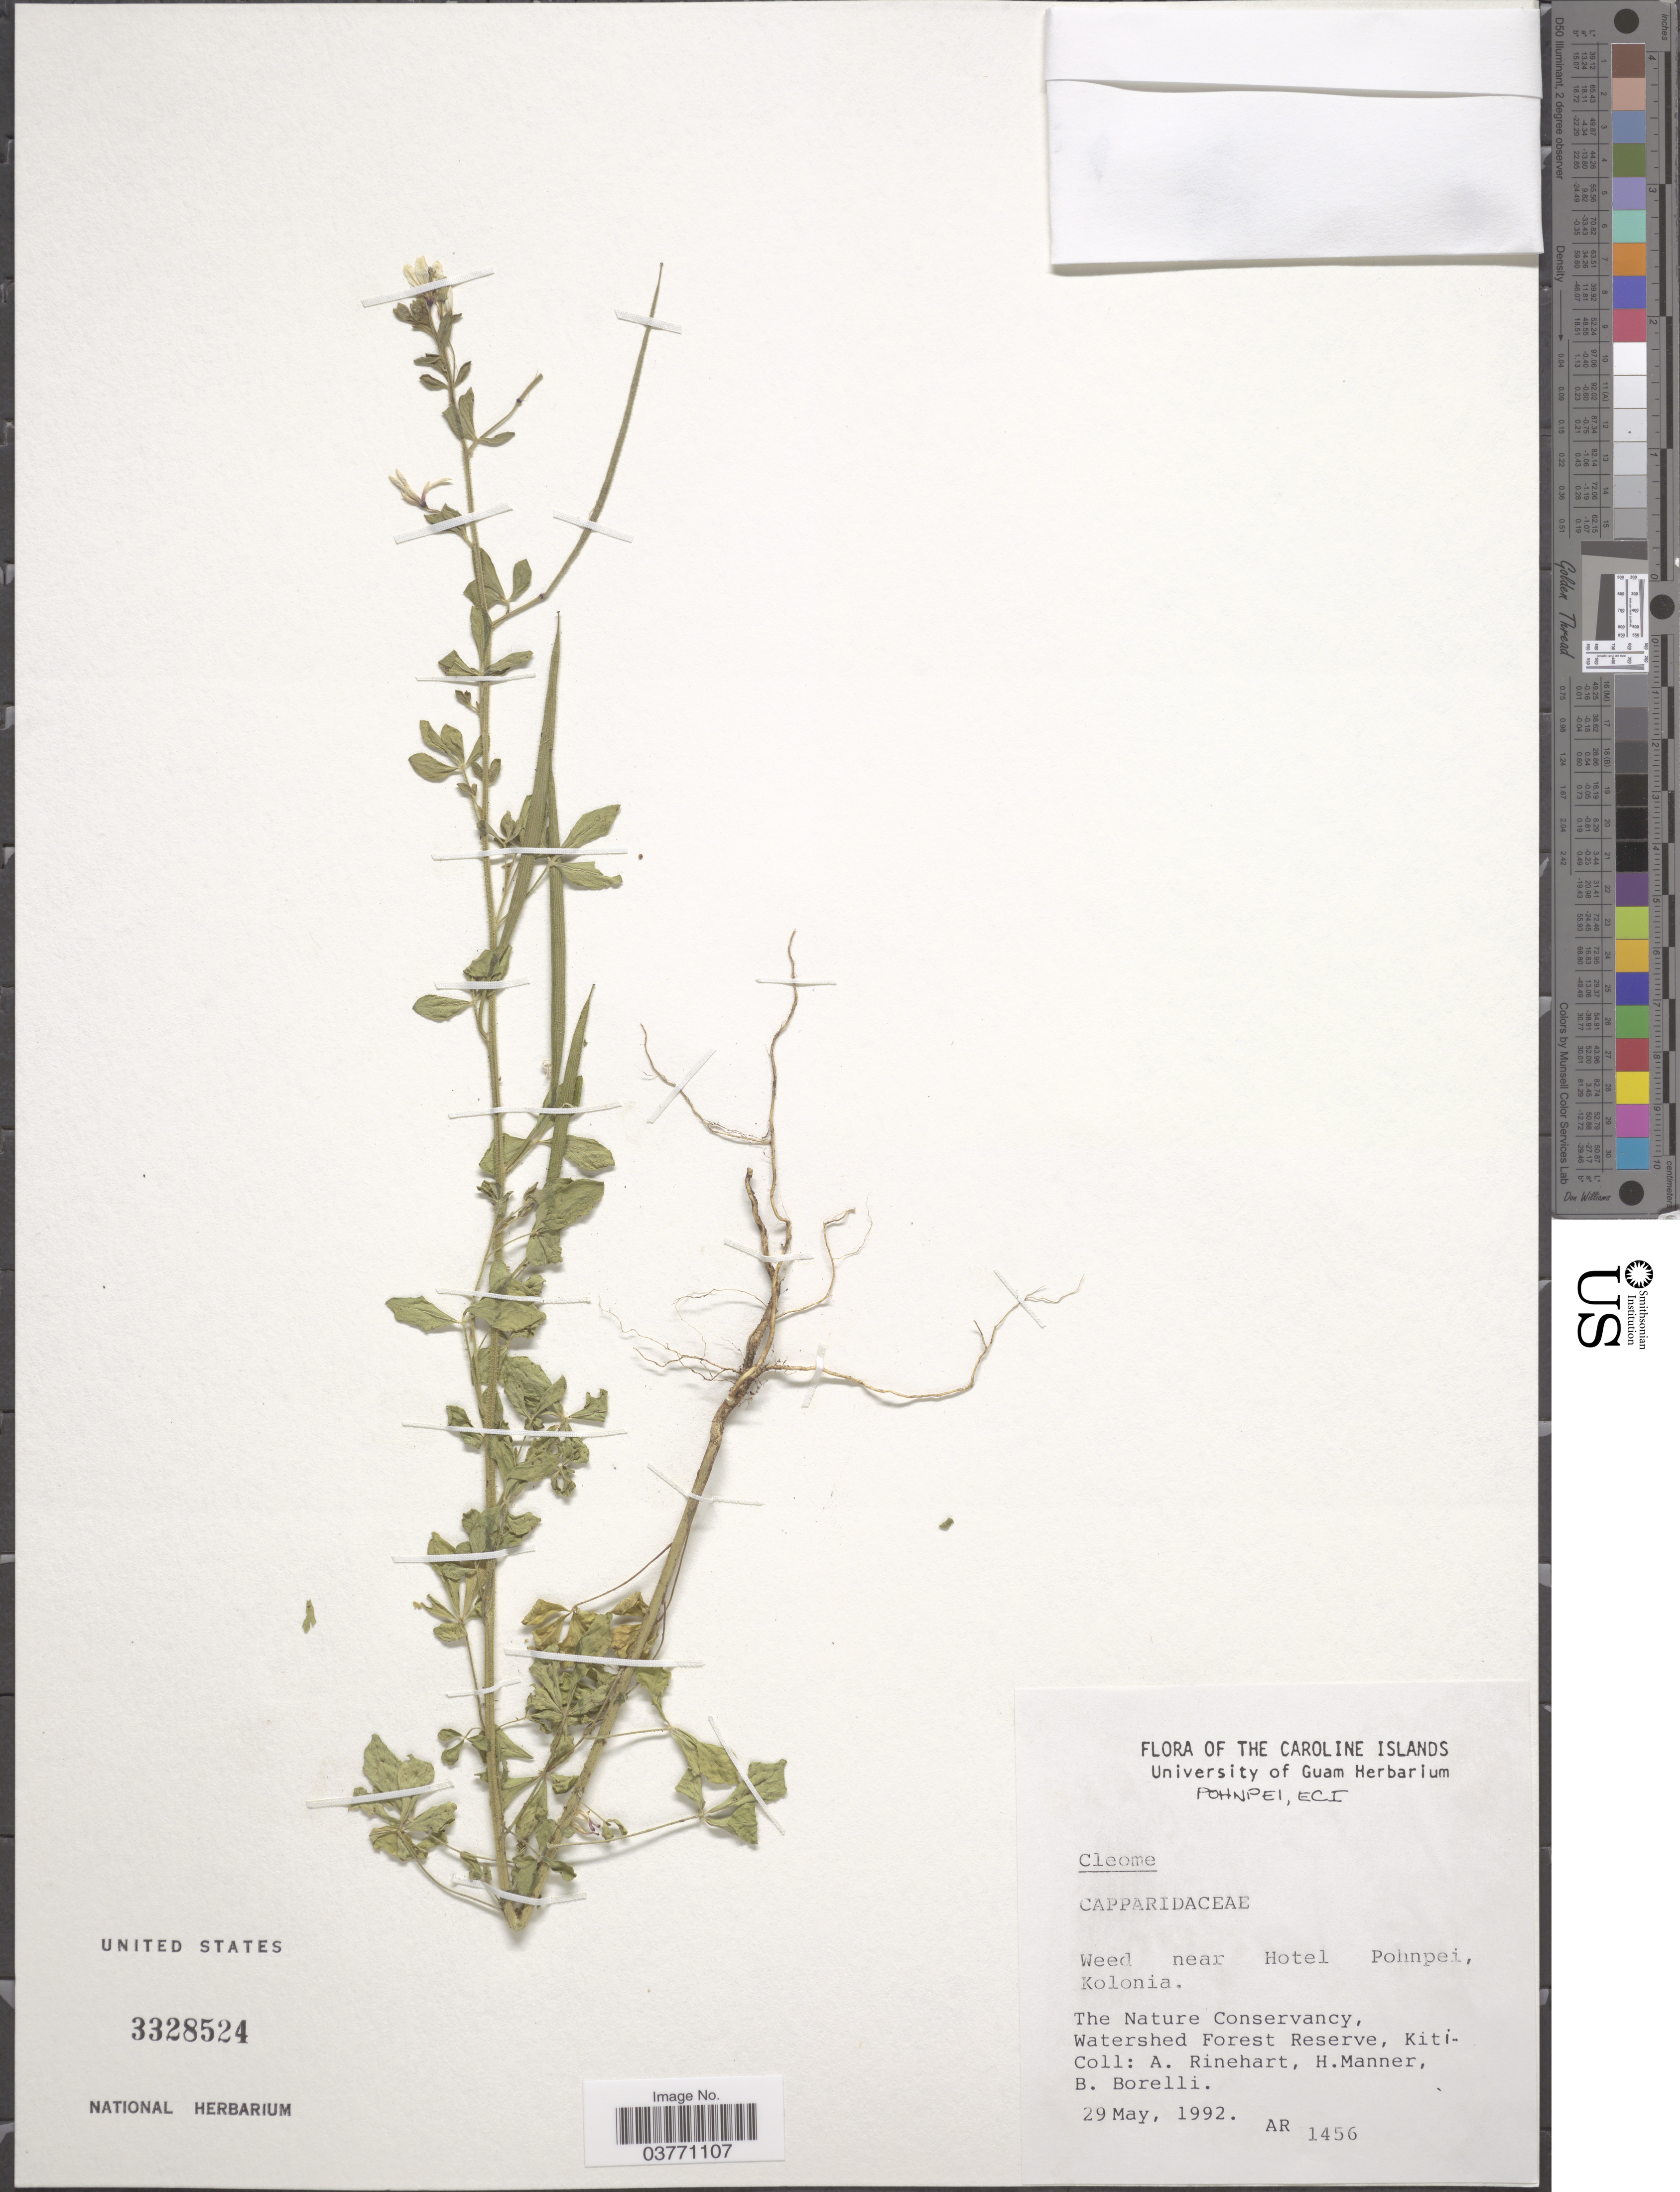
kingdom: Plantae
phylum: Tracheophyta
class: Magnoliopsida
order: Brassicales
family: Cleomaceae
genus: Arivela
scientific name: Arivela viscosa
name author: (L.) Raf.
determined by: Strong, Mark T., (BOT), Smithsonian Institution - National Museum of Natural History (UNITED STATES)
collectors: A. Rinehart, H. Manner & B. Borelli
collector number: AR1456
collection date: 1992-05-29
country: Micronesia, Federated States of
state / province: Pohnpei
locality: The Caroline Islands. Near Hotel Pohnpei, Kolonia. The Nature Conservancy, Watershed Forest Reserve, Kiti [unsure placement].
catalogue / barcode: US 3328524